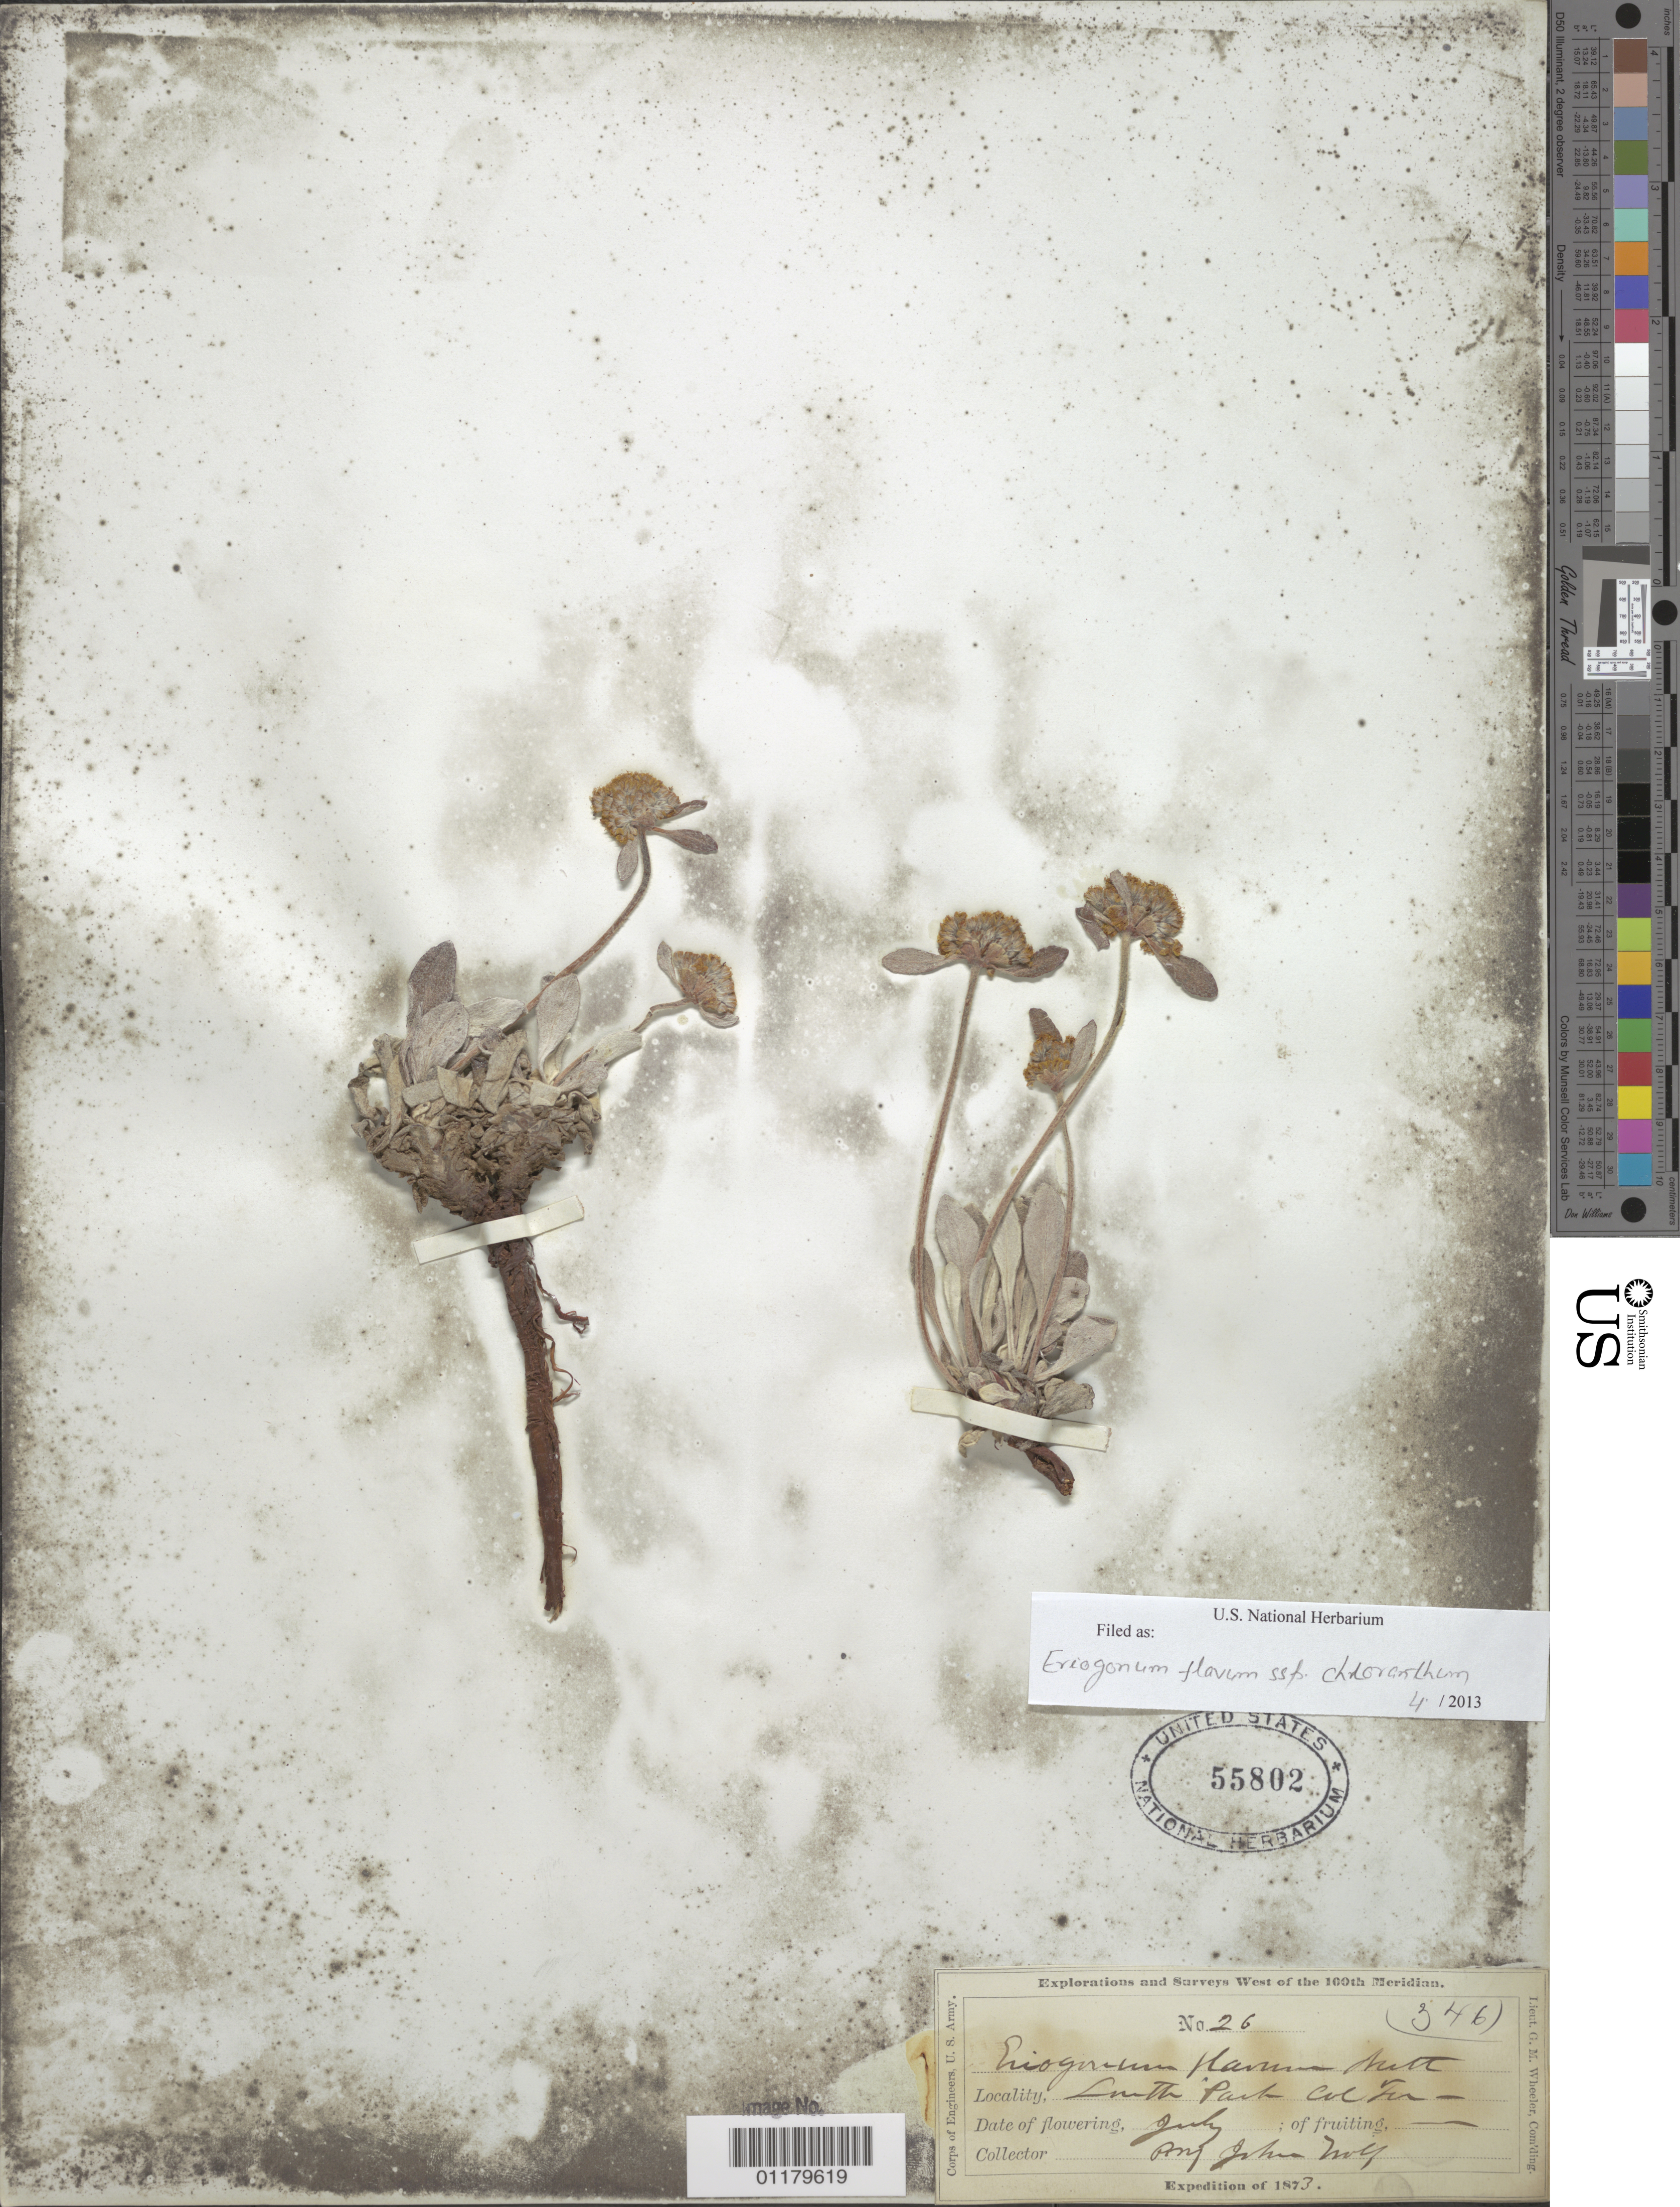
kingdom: Plantae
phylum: Tracheophyta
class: Magnoliopsida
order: Caryophyllales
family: Polygonaceae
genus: Eriogonum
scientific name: Eriogonum flavum subsp. chloranthum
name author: (Greene) S. Stokes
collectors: J. Wolf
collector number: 26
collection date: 1873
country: United States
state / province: Colorado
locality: South Park, Col Ter.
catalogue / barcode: US 55802